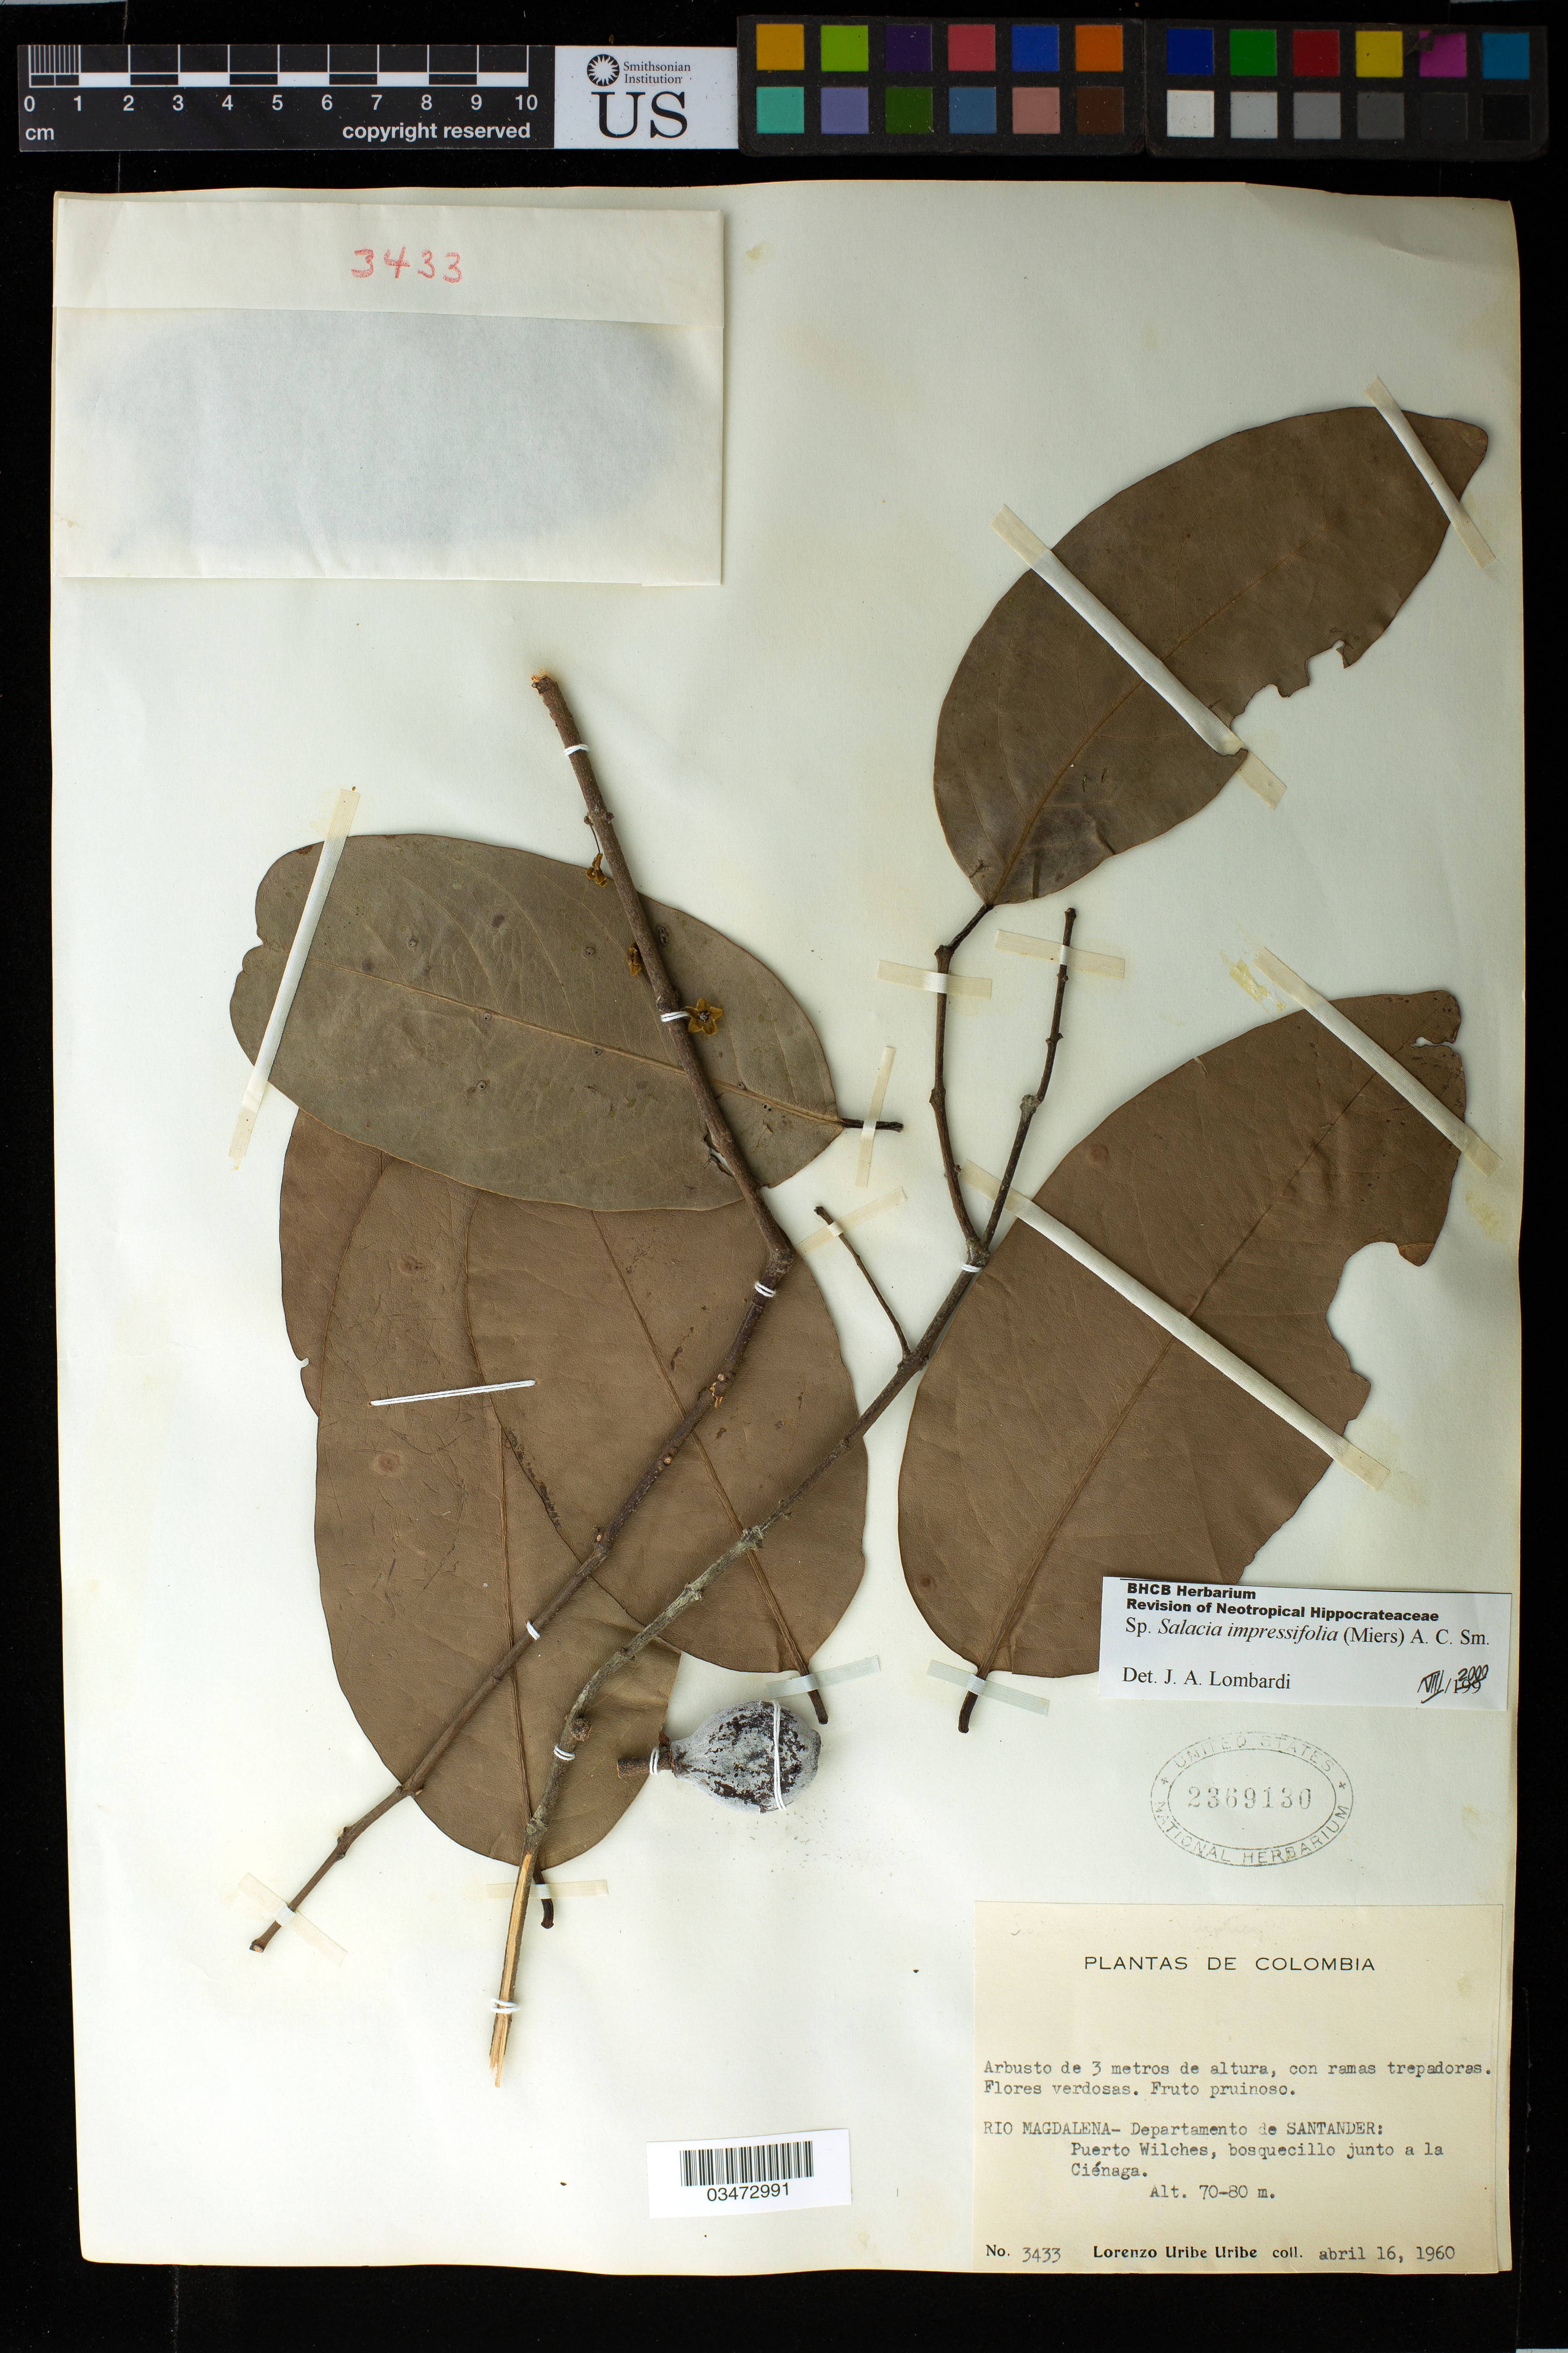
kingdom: Plantae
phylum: Tracheophyta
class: Magnoliopsida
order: Celastrales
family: Celastraceae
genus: Salacia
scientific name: Salacia impressifolia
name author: (Miers) A.C. Sm.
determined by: Lombardi, Julio A.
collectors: L. Uribe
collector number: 3433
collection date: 1960-04-16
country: Colombia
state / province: Santander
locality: Rio Magdalena- Departamento de Santander: Puerto Wilches, bosquecillo junto a la Cienaga.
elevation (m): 70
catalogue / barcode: US 2369130